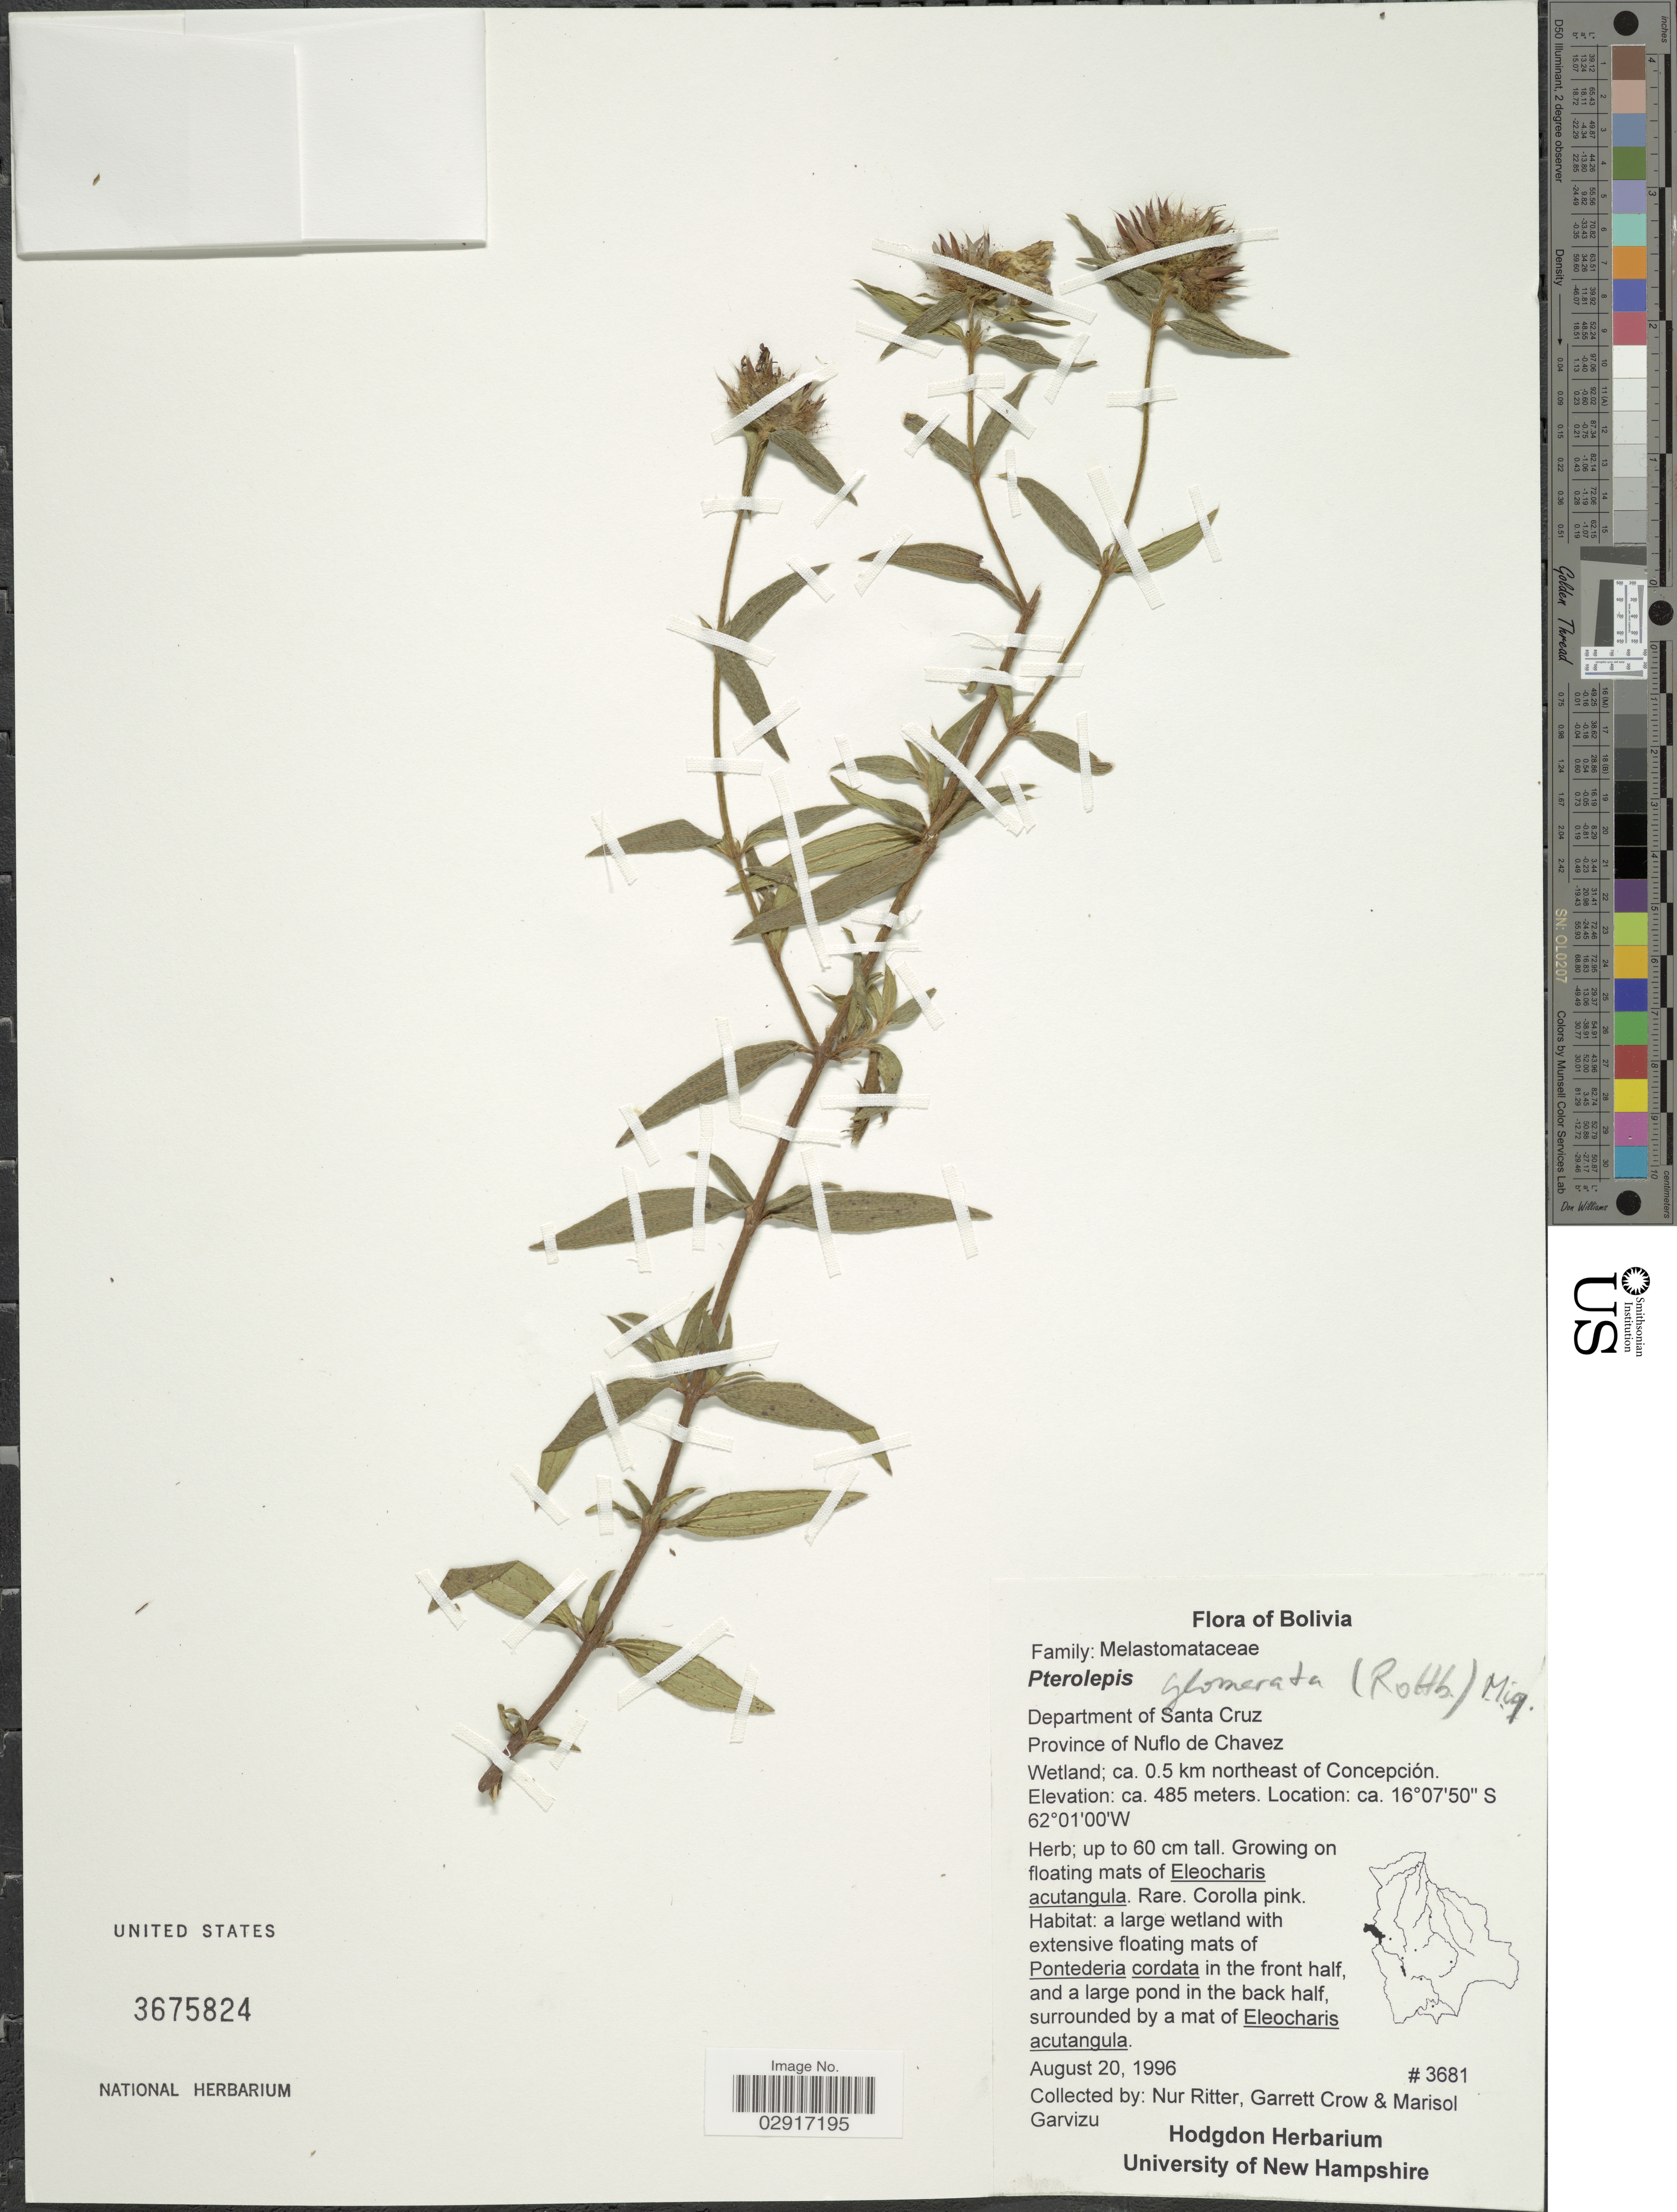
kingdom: Plantae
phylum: Tracheophyta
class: Magnoliopsida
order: Myrtales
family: Melastomataceae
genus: Pterolepis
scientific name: Pterolepis glomerata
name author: (Rottb.) Miq.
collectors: N. Ritter, G. E. Crow & M. Garvizu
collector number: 3681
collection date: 1996-08-20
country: Bolivia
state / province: Santa Cruz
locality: Department of Santa Cruz. Province of Nuflo de Chavez, ca. 0.5 km northeast of Concepción.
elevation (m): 485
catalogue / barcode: US 3675824